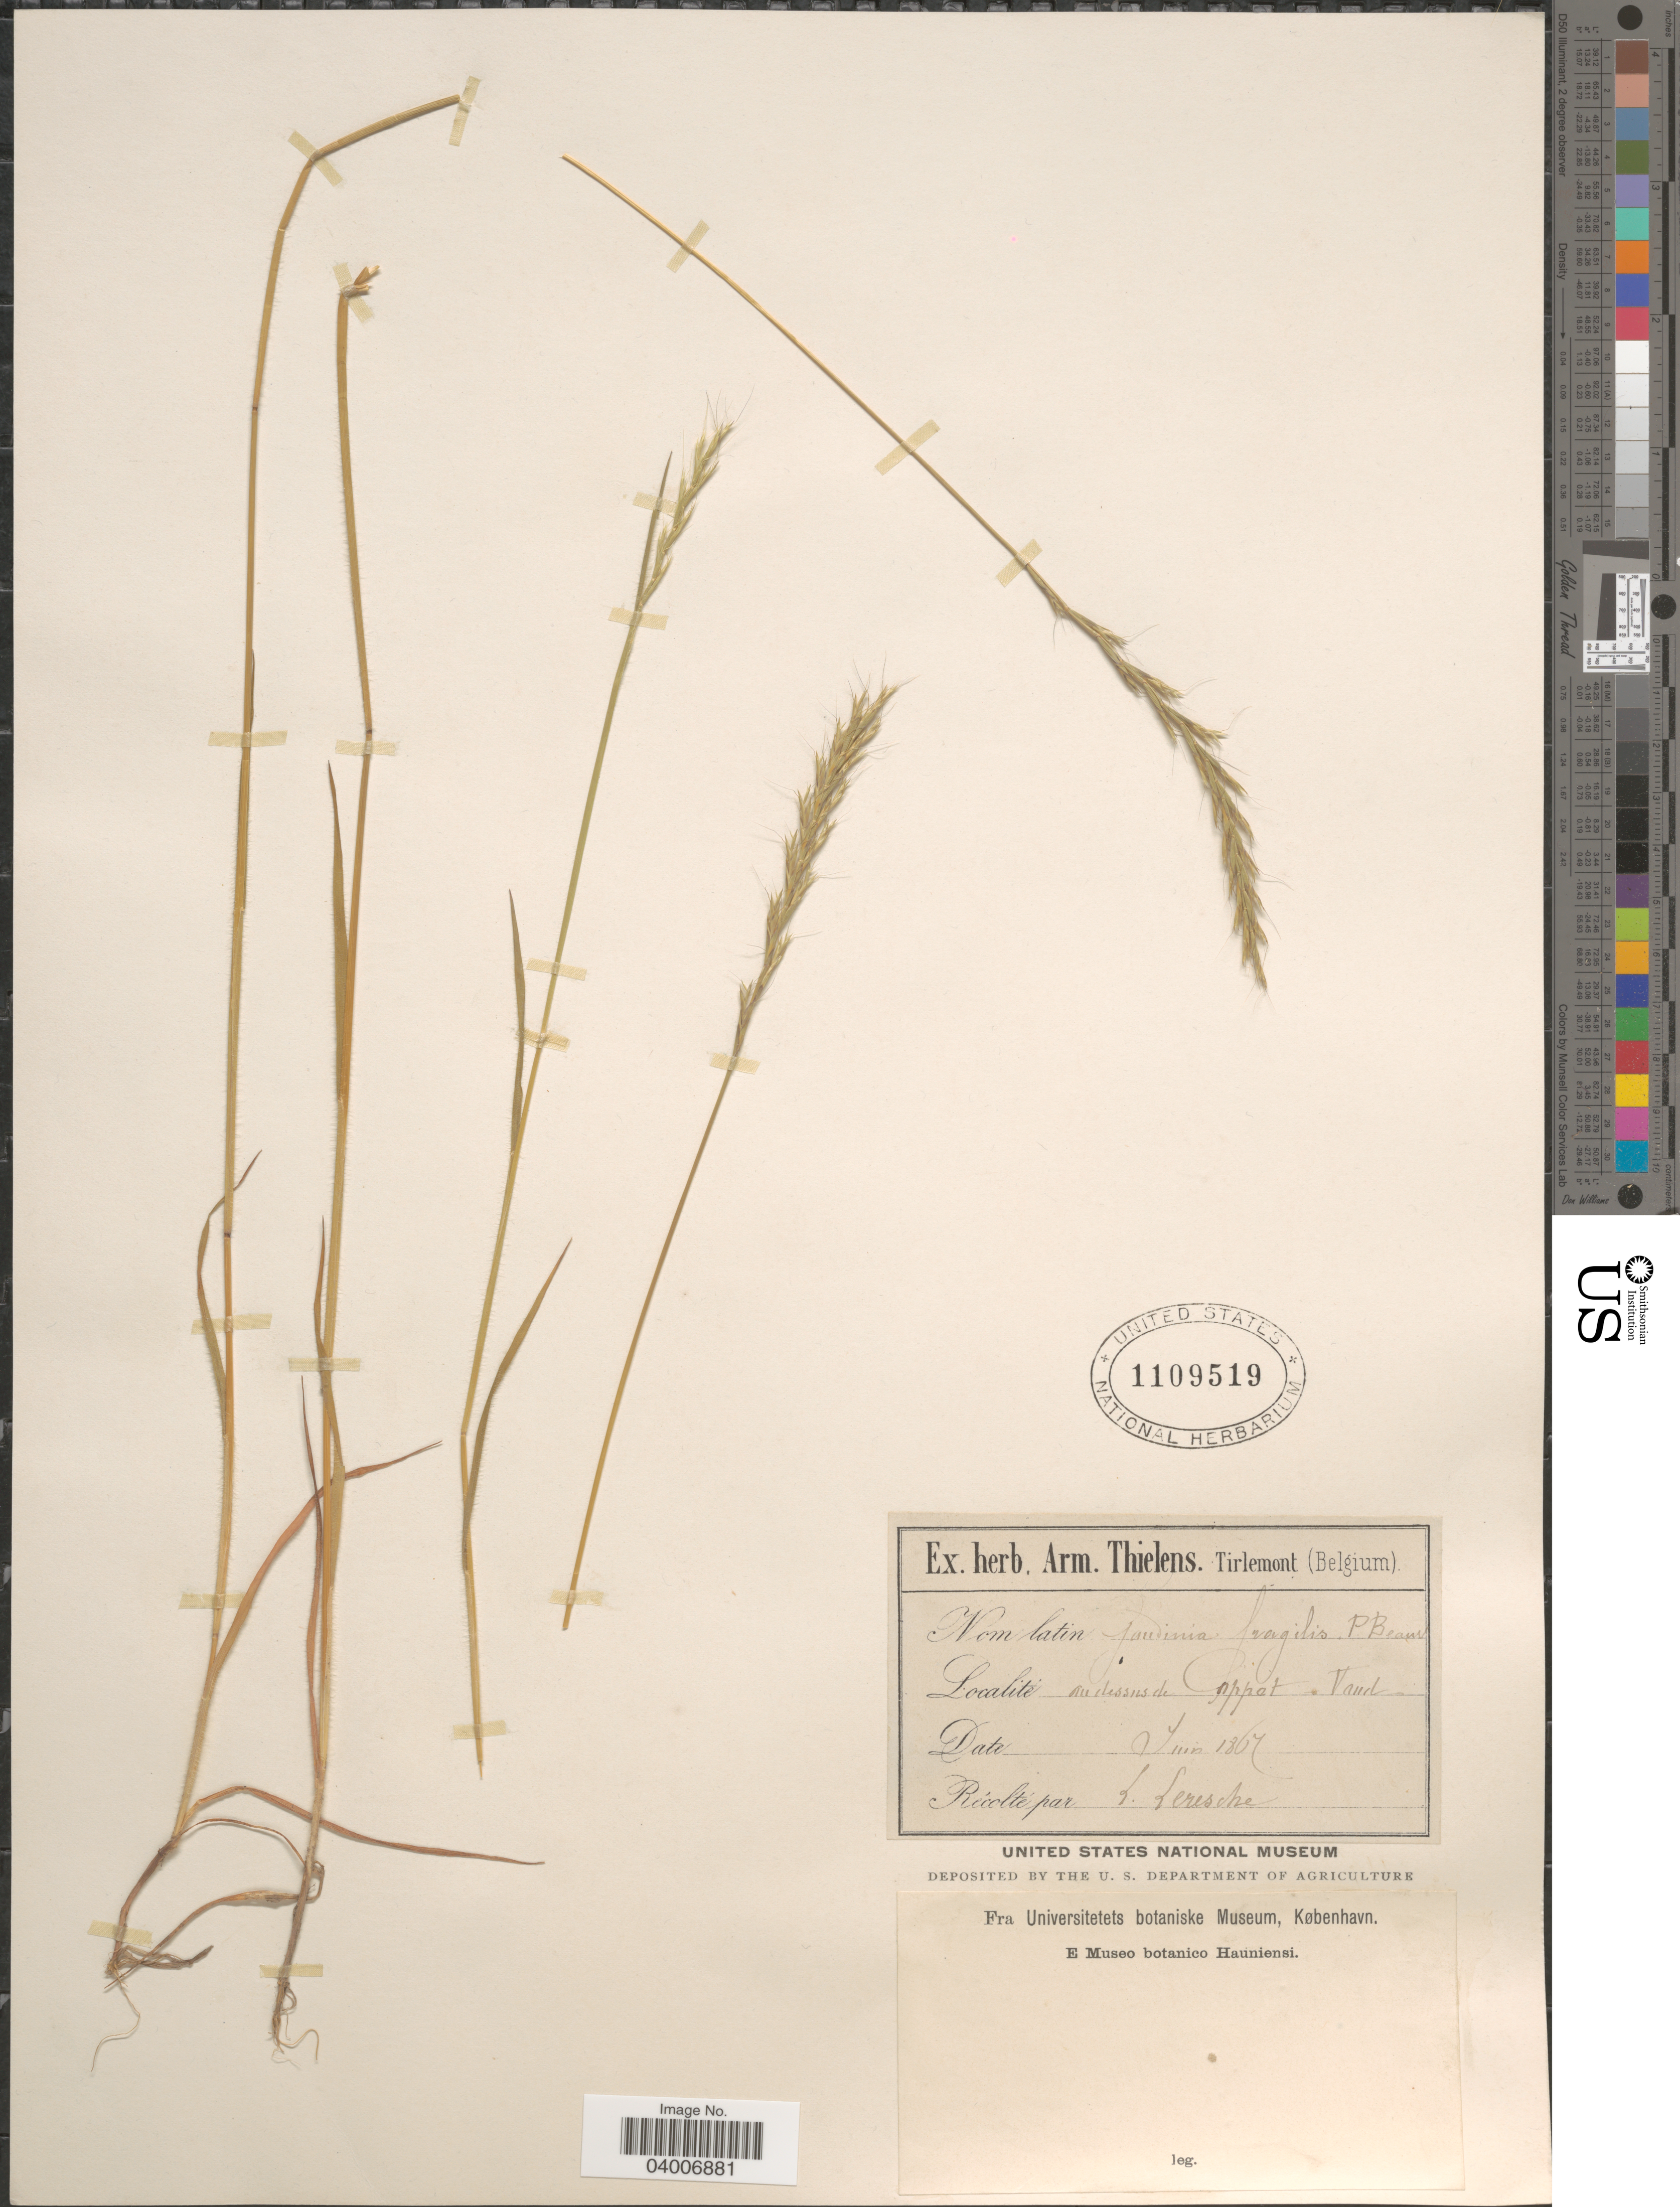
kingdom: Plantae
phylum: Tracheophyta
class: Liliopsida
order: Poales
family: Poaceae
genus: Gaudinia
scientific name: Gaudinia fragilis var. fragilis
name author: (L.) P. Beauv.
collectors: L. Leresche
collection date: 1867-06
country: Switzerland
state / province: Vaud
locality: Au dessus de Coppet. Vaud.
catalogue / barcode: US 1109519